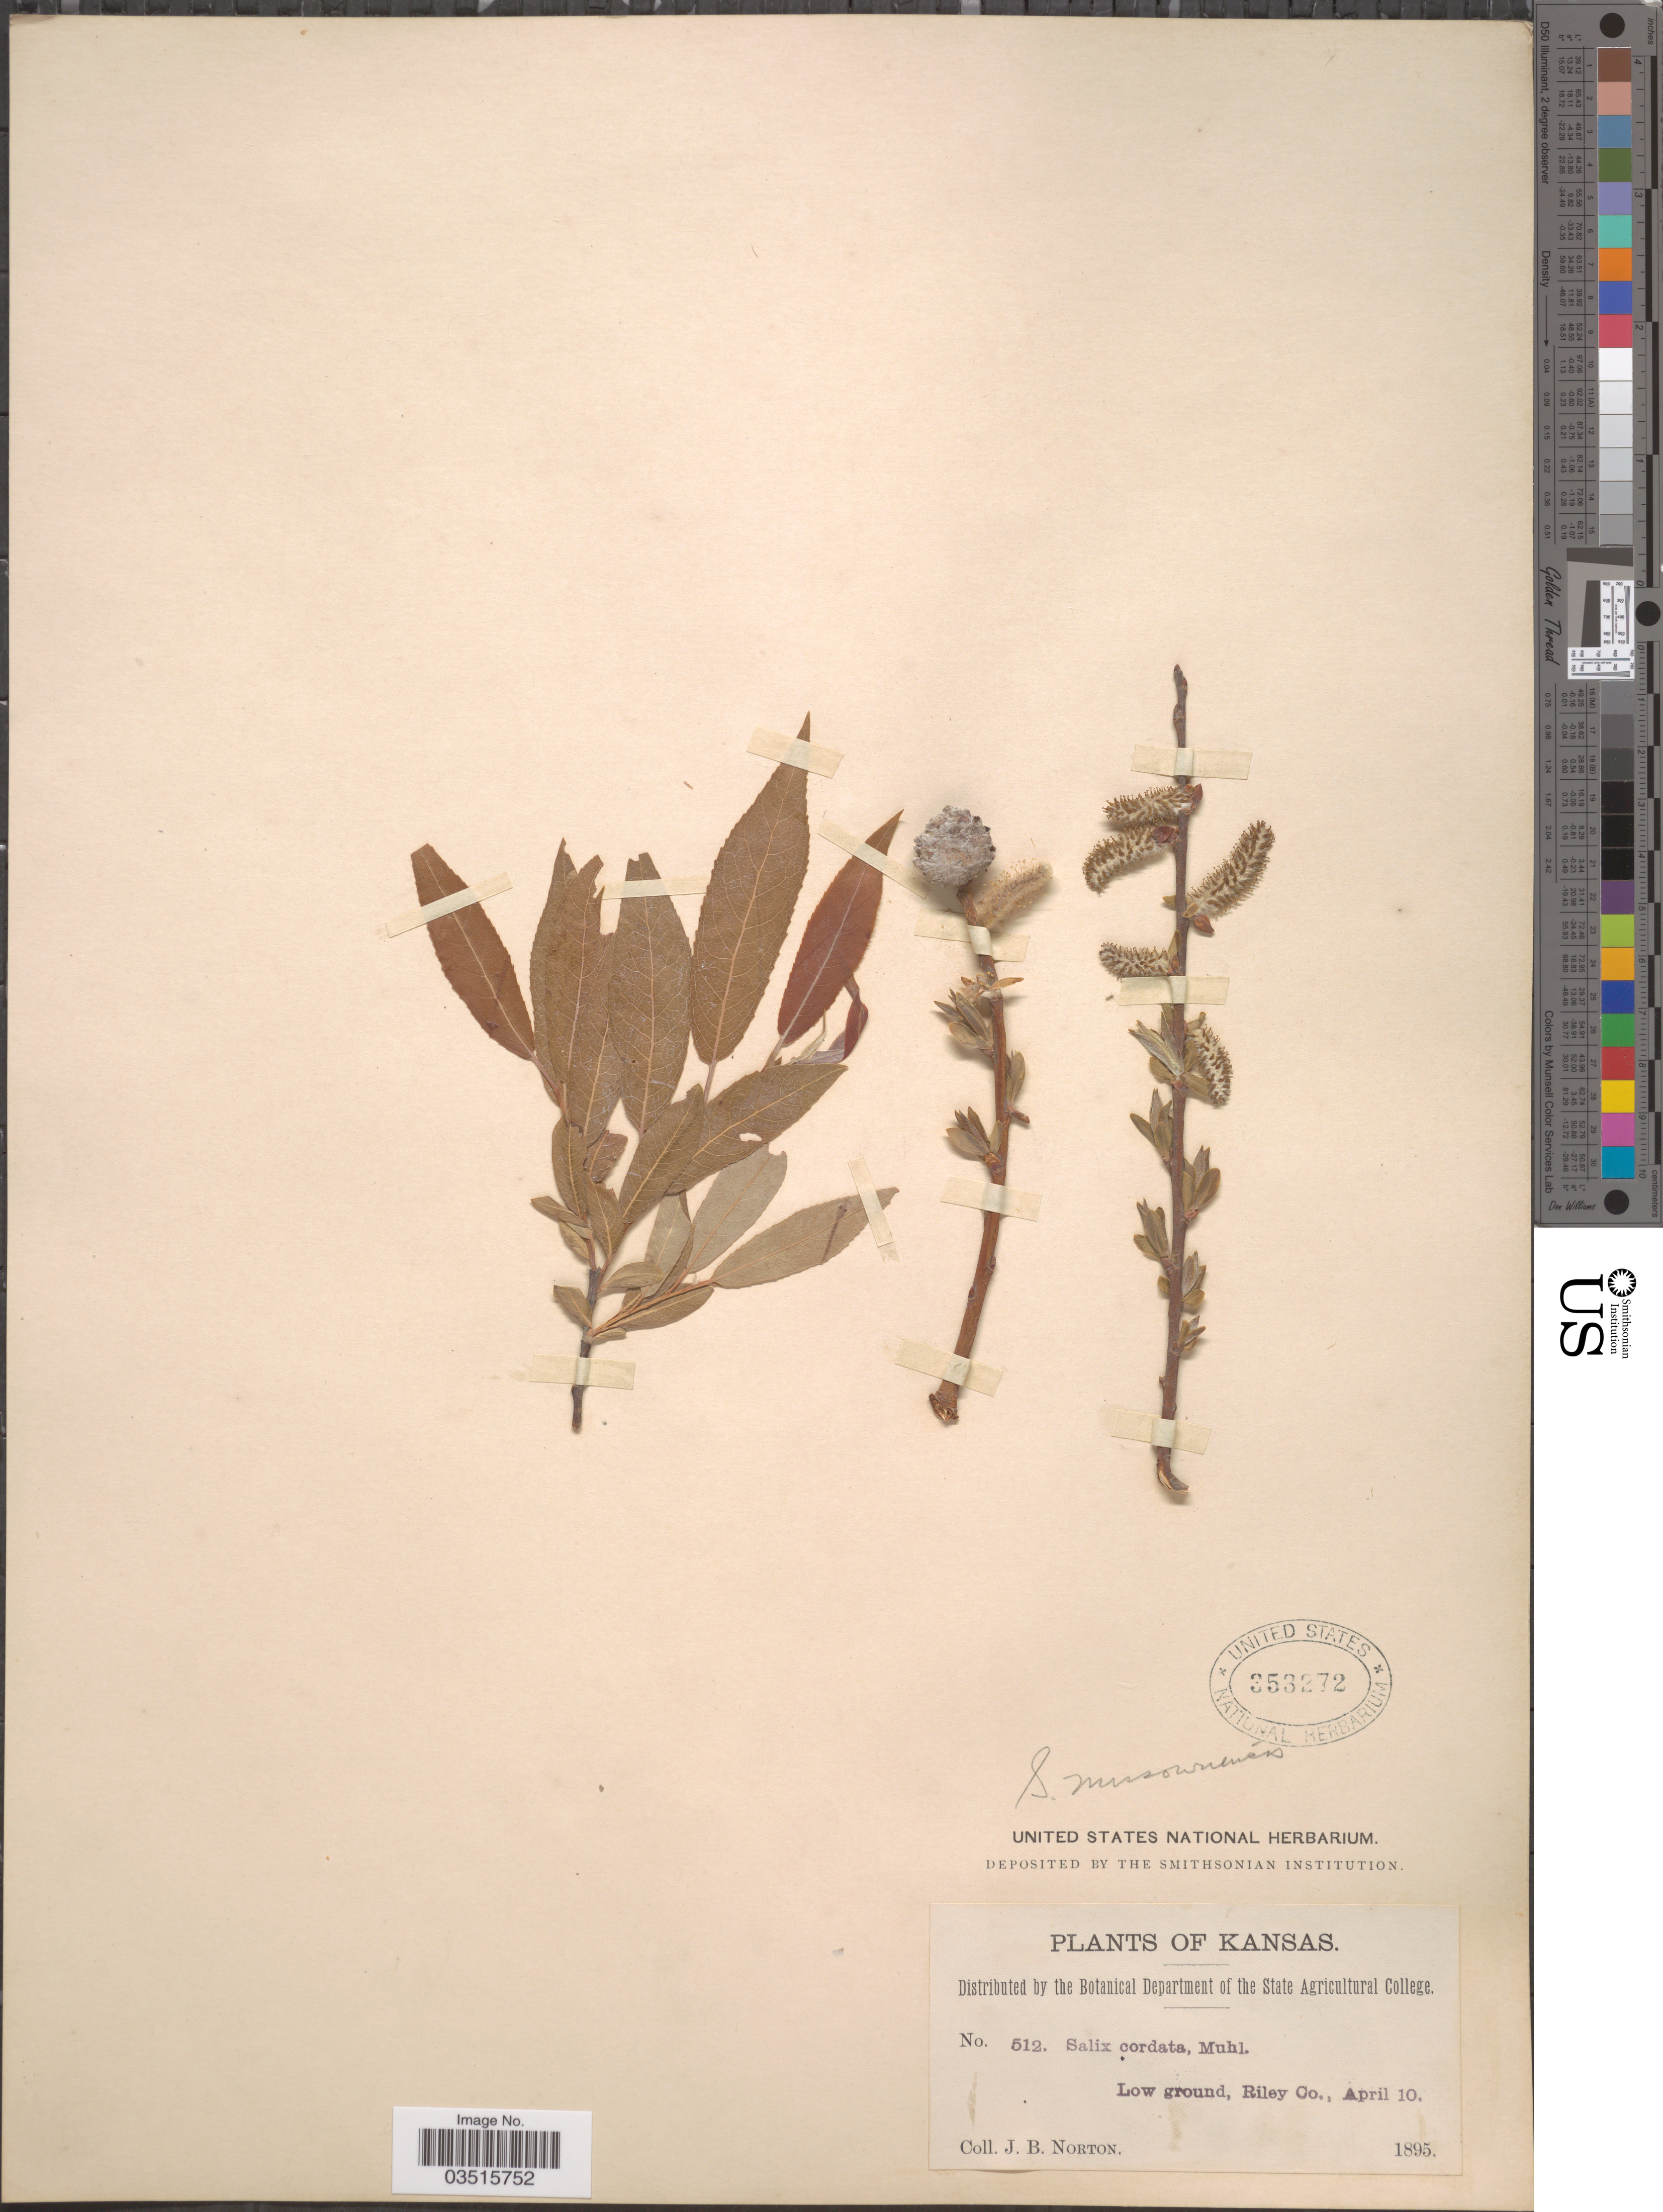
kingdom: Plantae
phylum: Tracheophyta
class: Magnoliopsida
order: Malpighiales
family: Salicaceae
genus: Salix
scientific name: Salix missouriensis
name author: Bebb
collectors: J. B. Norton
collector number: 512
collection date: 1895-04-10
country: United States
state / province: Kansas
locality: Low ground, Riley Co.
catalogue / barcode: US 353272